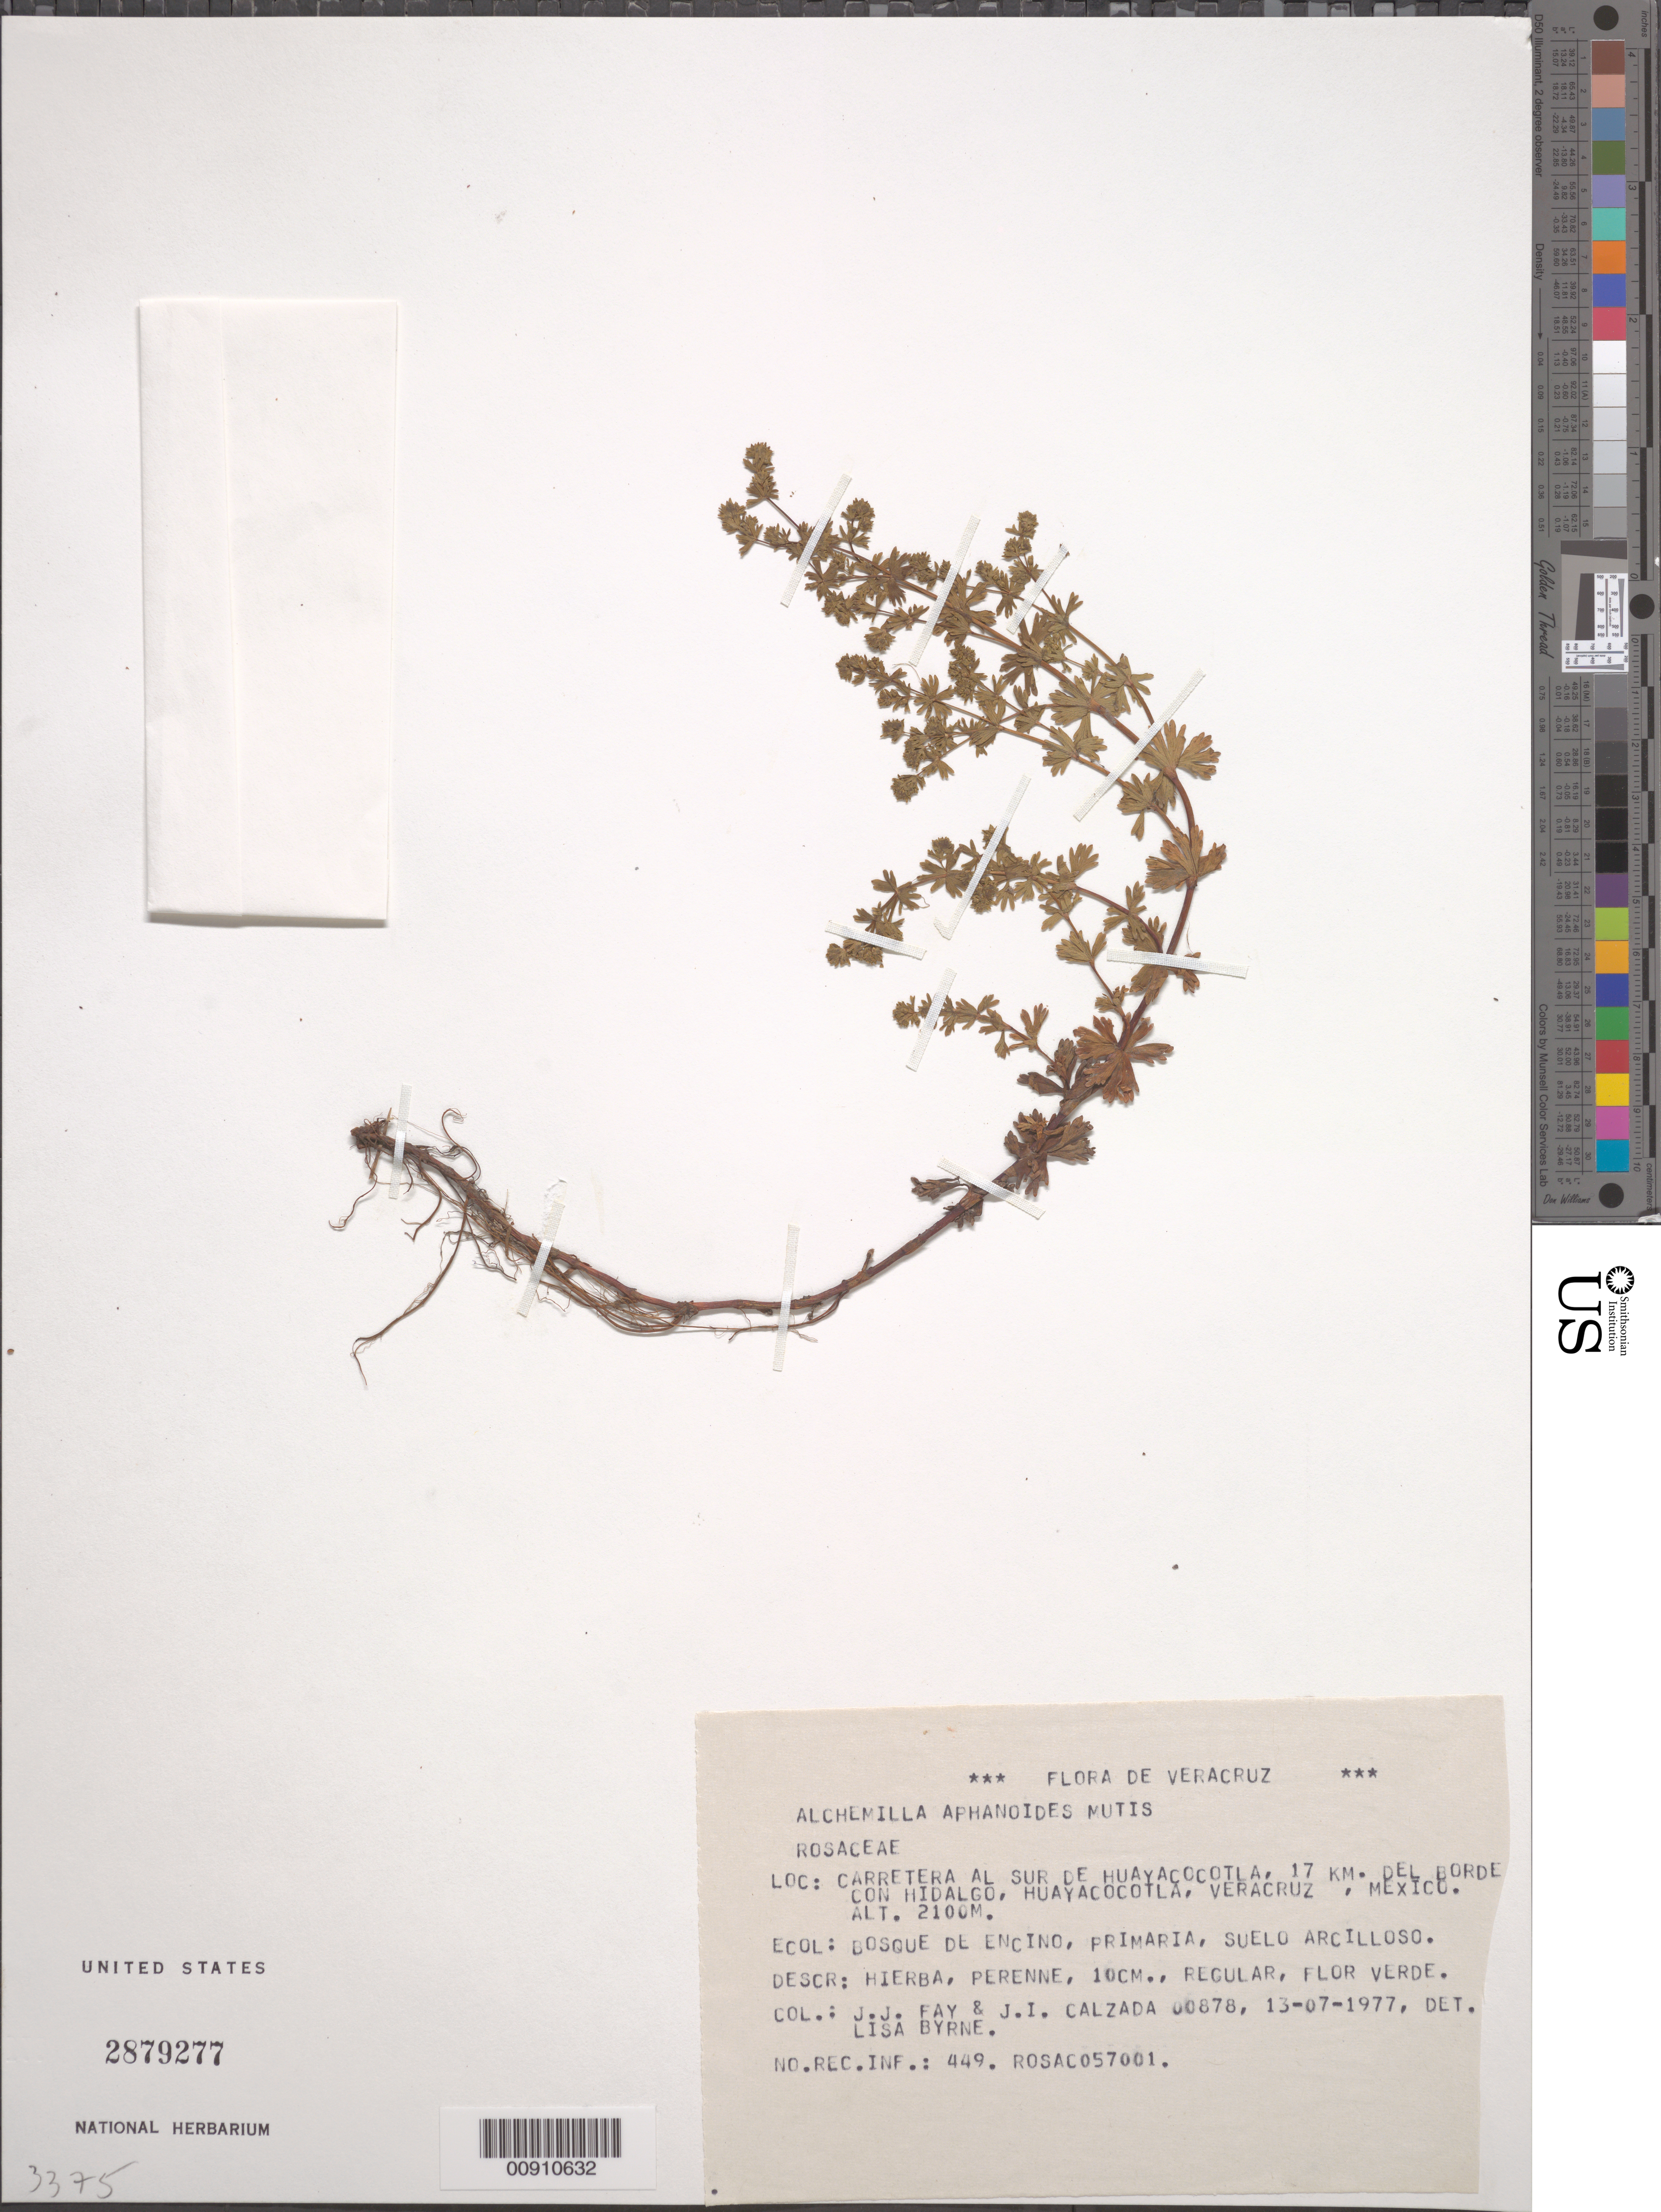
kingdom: Plantae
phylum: Tracheophyta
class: Magnoliopsida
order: Rosales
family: Rosaceae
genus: Lachemilla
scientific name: Lachemilla aphanoides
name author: (Mutis ex L. f.) Rothm.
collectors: J. J. Fay & J. I. Calzada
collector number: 00878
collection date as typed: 13 Jul 1977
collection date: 1977-07-13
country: Mexico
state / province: Veracruz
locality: Carretera al sur de Huayacocotla, 17 km. del borde con Hidalgo, Huayacocotla, Veracruz.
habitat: Bosque de encino, primaria, suelo arcilloso.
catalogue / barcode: US 2879277